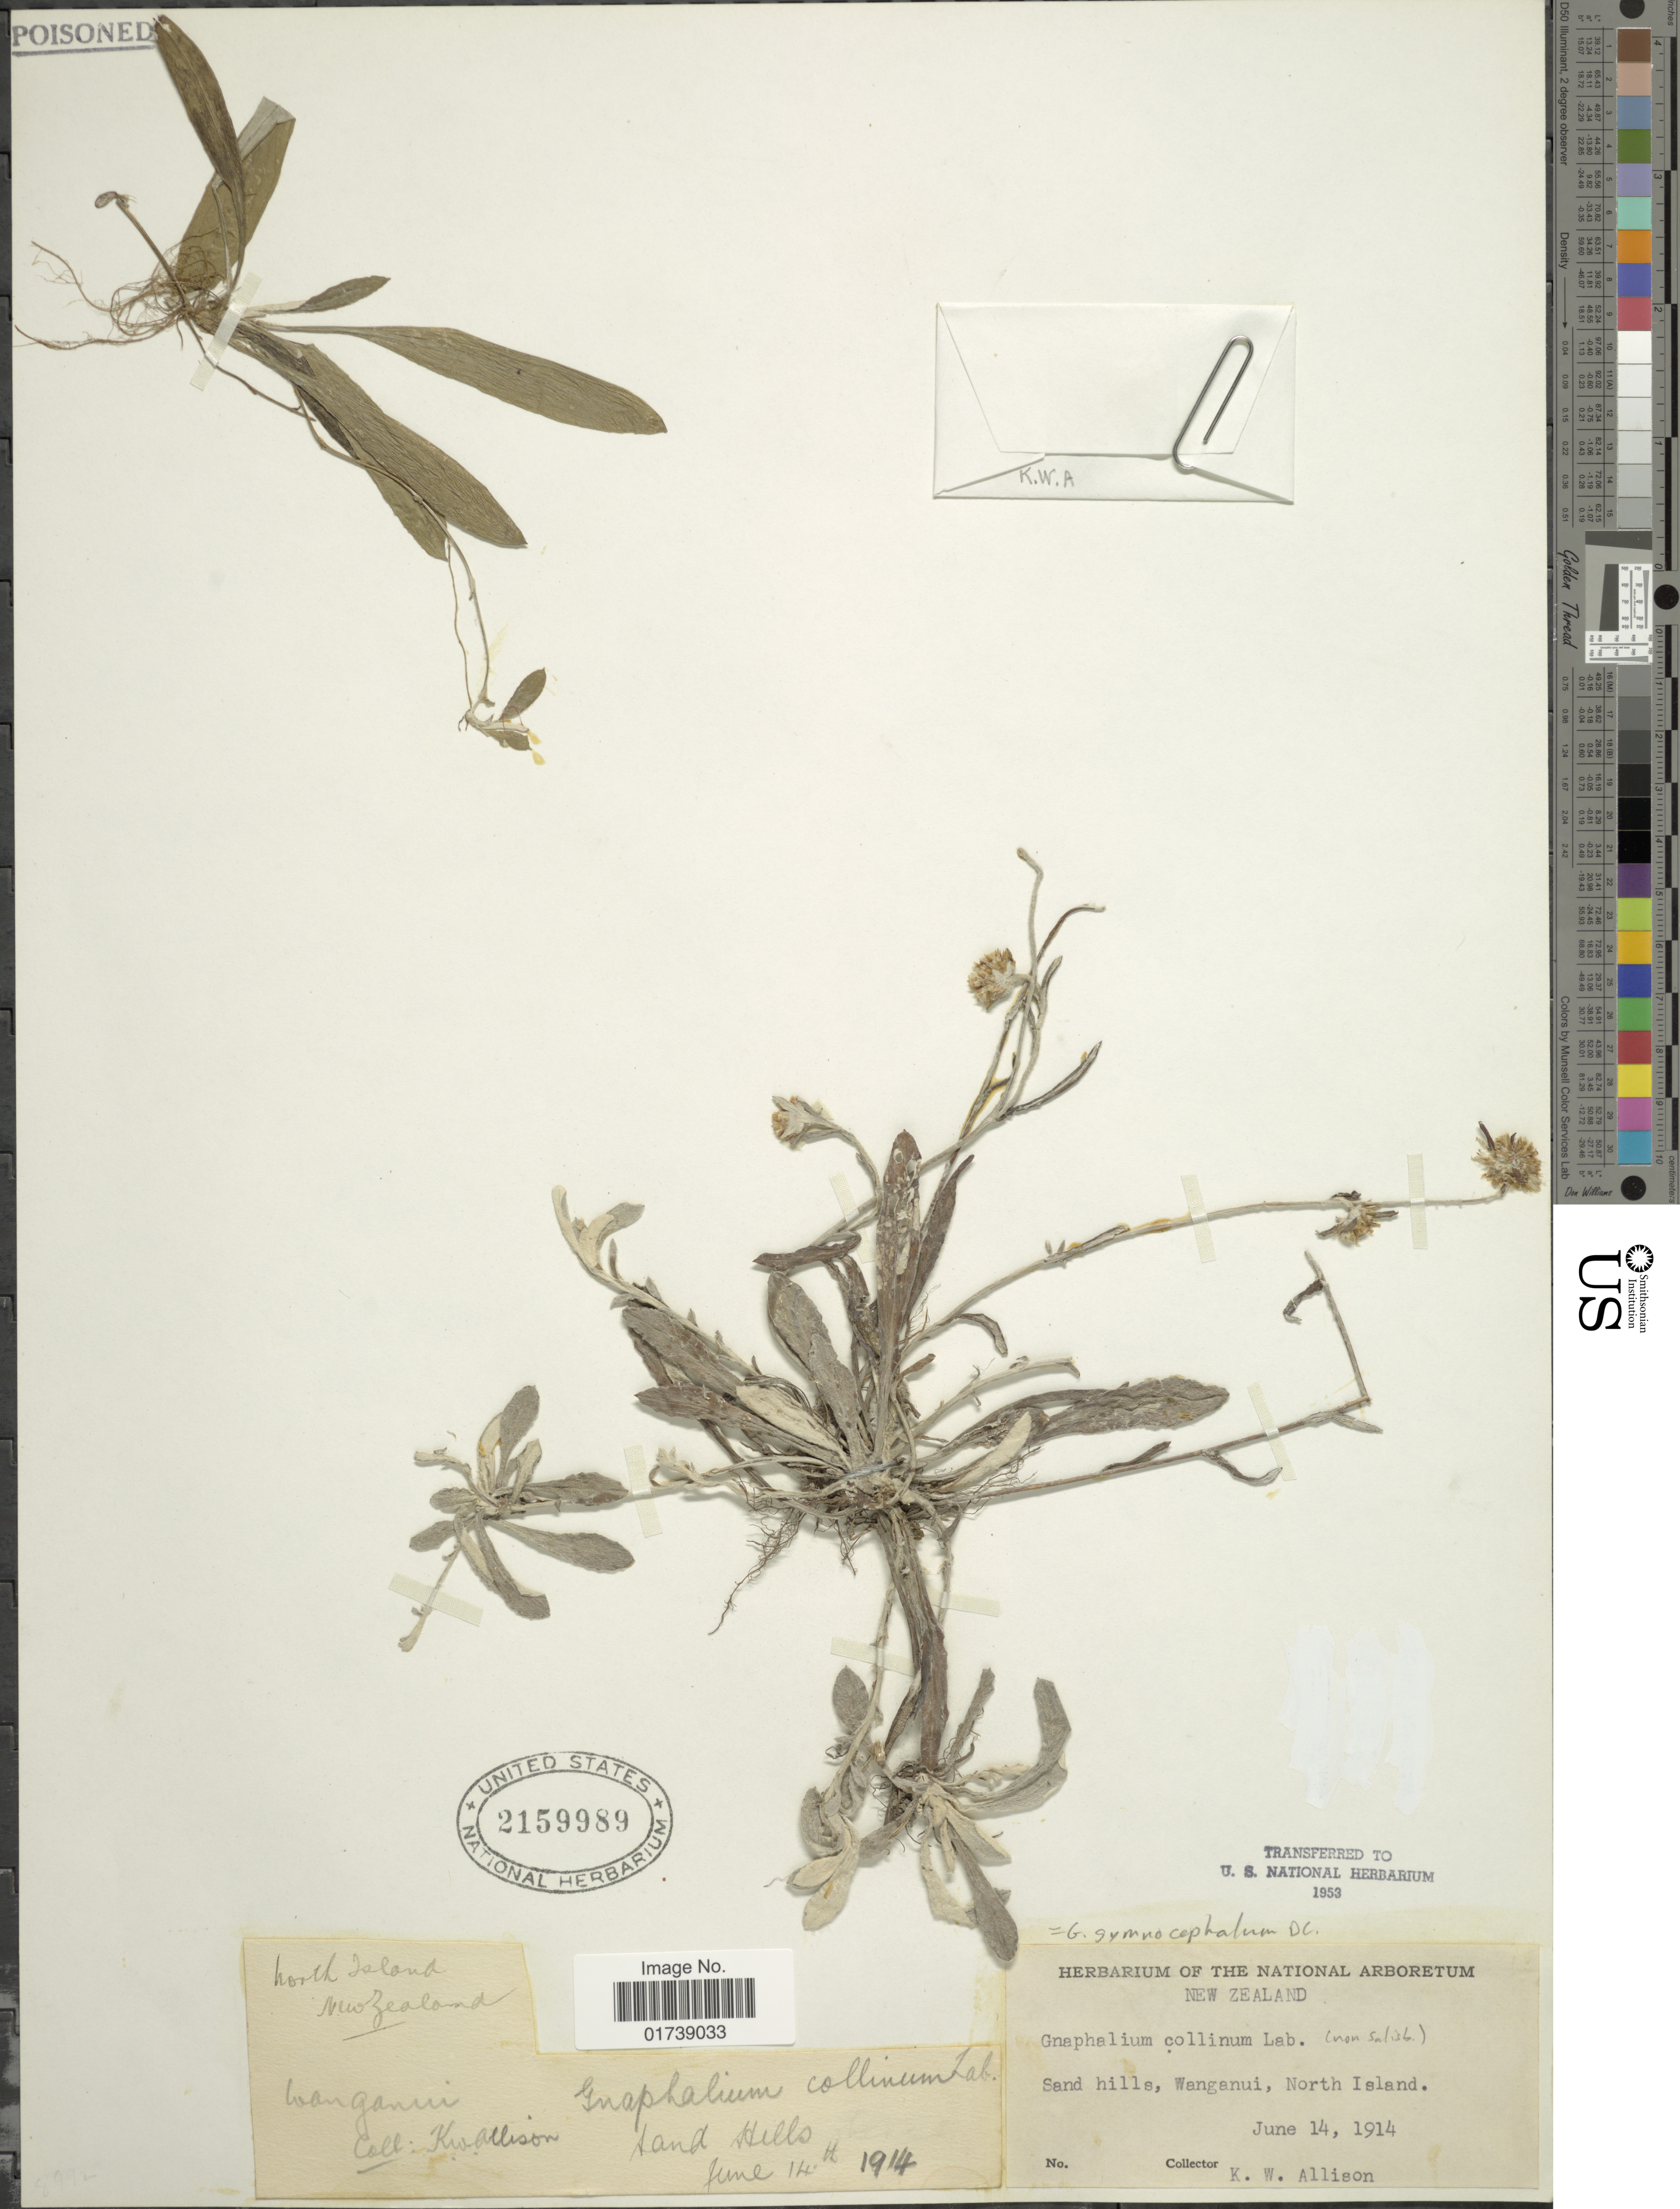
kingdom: Plantae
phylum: Tracheophyta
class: Magnoliopsida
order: Asterales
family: Asteraceae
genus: Euchiton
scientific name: Euchiton collinus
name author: Cass.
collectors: K. Allison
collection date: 1914-06-14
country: New Zealand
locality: Wanganui, North Island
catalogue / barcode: US 2159989